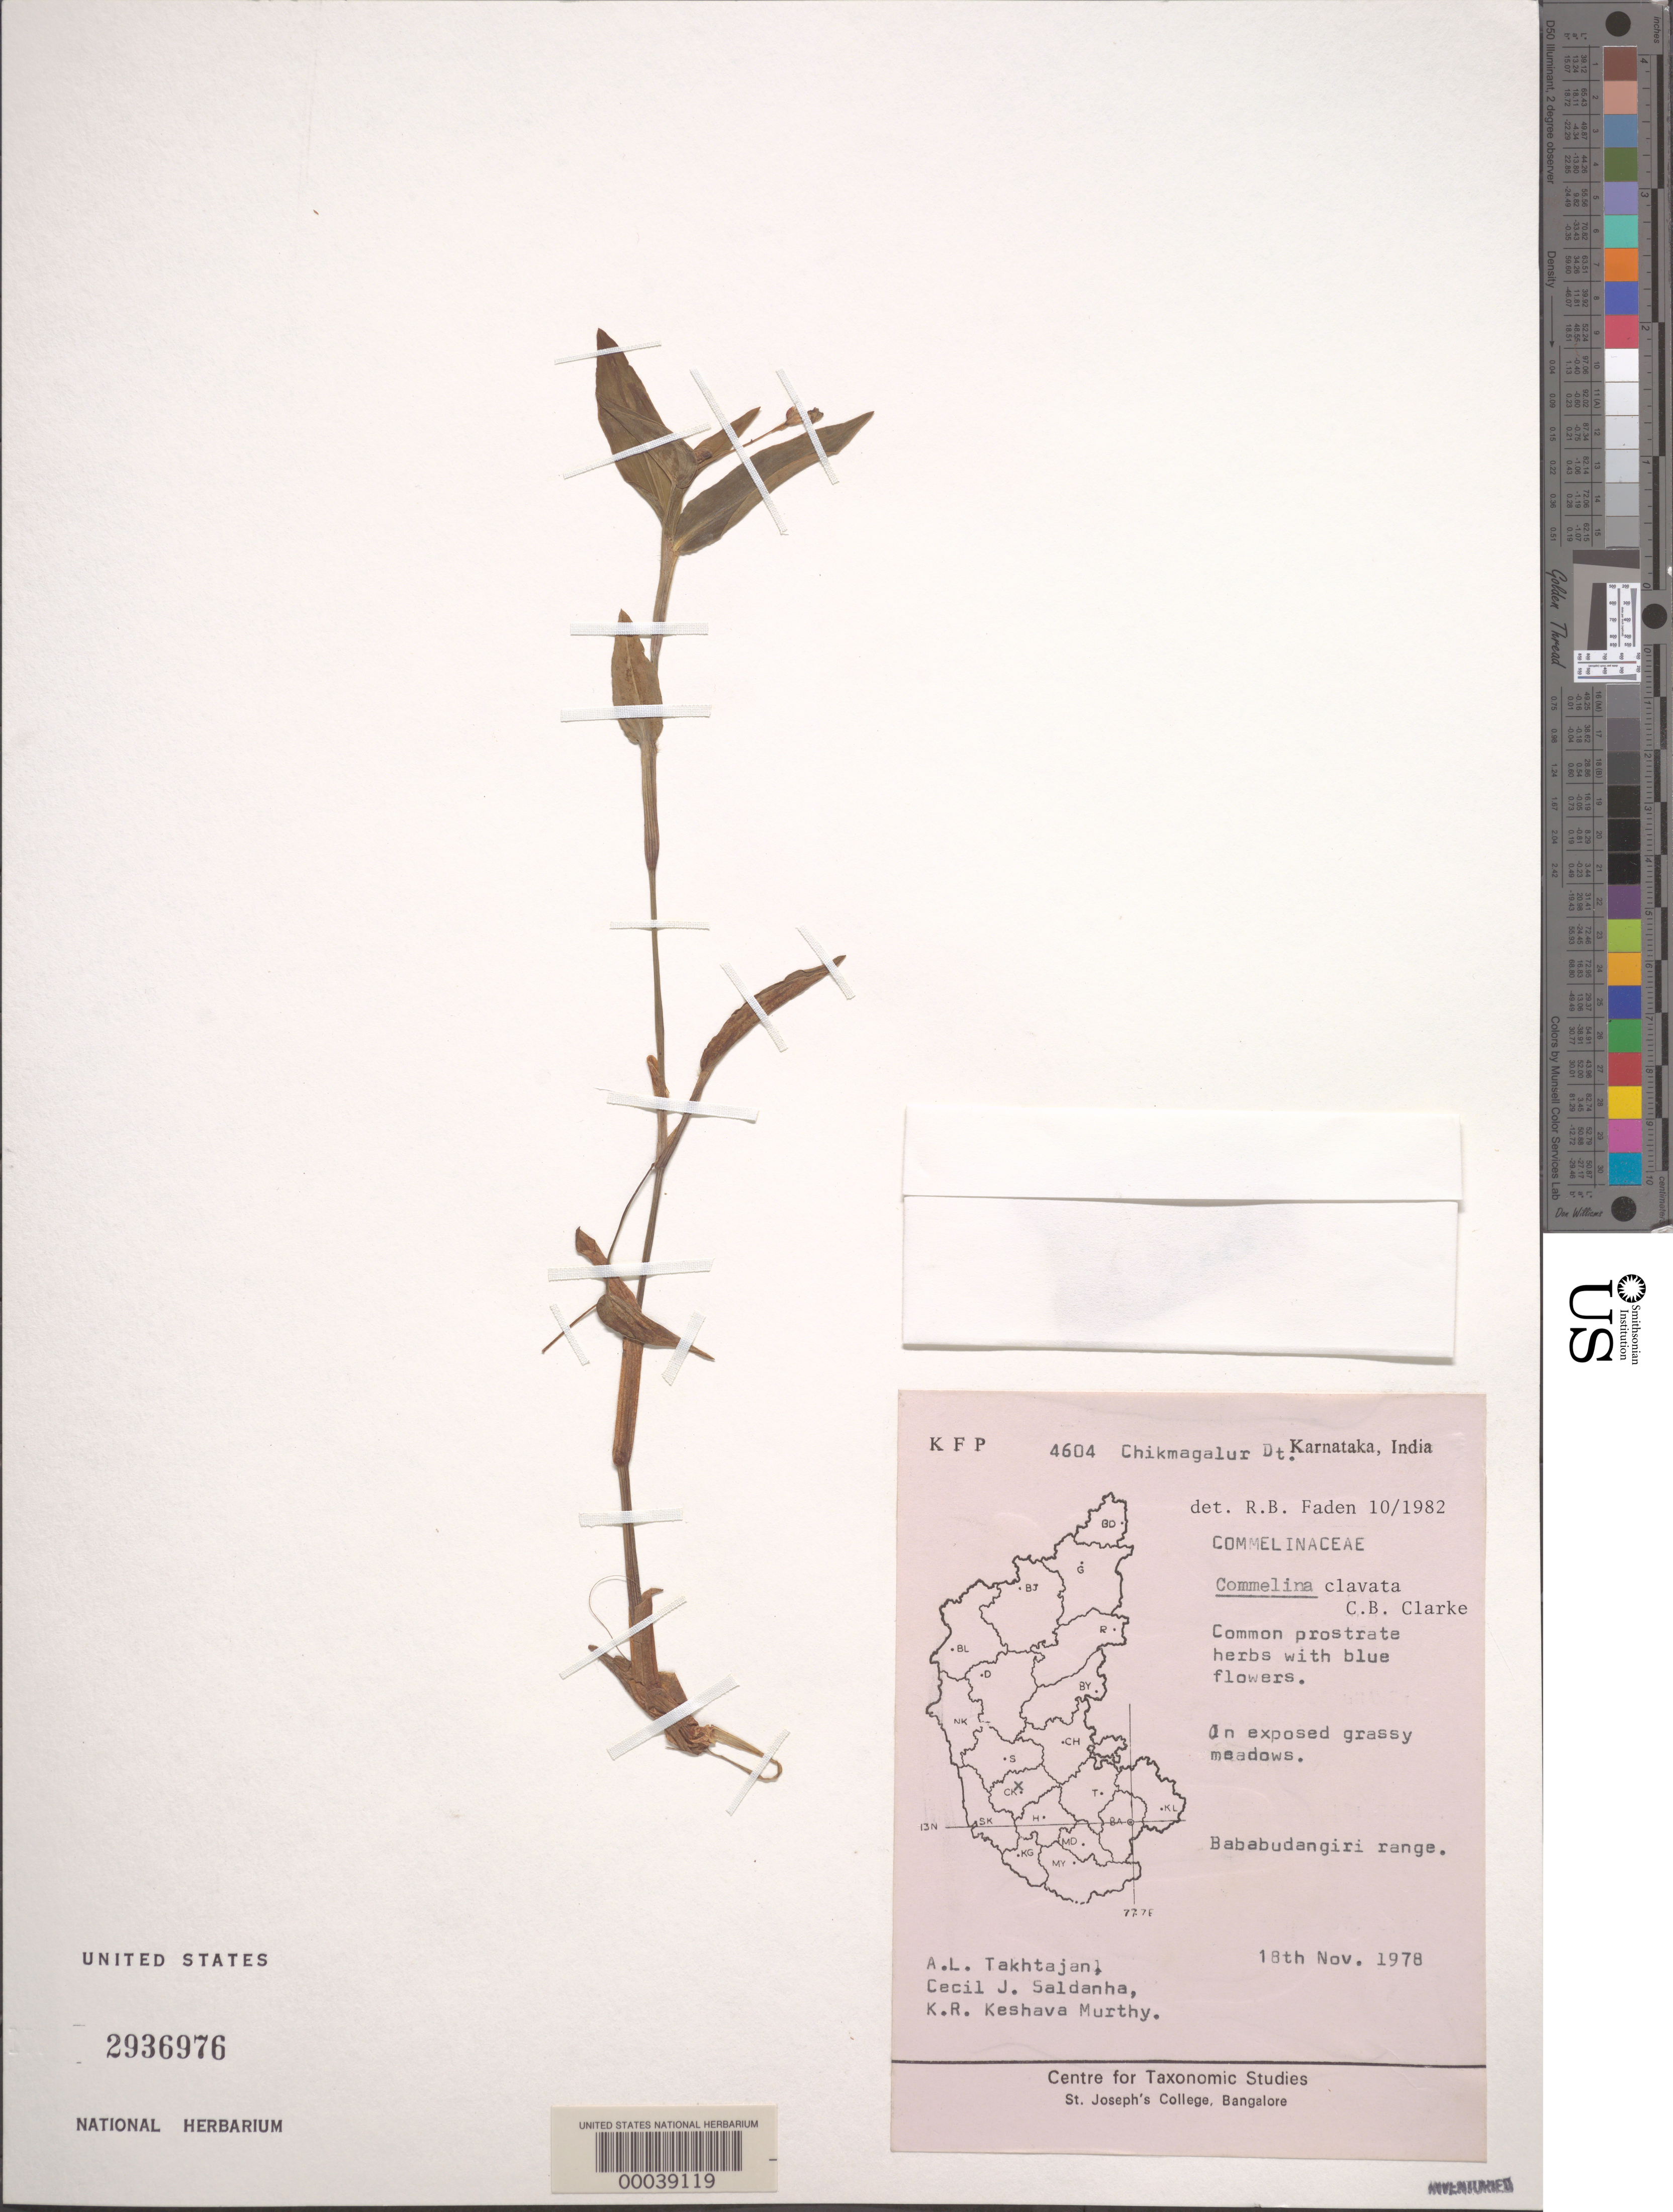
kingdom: Plantae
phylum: Tracheophyta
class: Liliopsida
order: Commelinales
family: Commelinaceae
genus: Commelina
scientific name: Commelina clavata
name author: C.B. Clarke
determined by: Faden, Robert B., (US), Smithsonian Institution - National Museum of Natural History (UNITED STATES)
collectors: A. Takhtajan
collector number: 4604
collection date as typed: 18 Nov 1978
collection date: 1978-11-18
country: India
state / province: Karnataka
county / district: Chikmagalur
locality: Bababudangiri range, mysore state [mysore state = karnataka.]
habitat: Exposed grassy meadow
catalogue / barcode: US 2936976